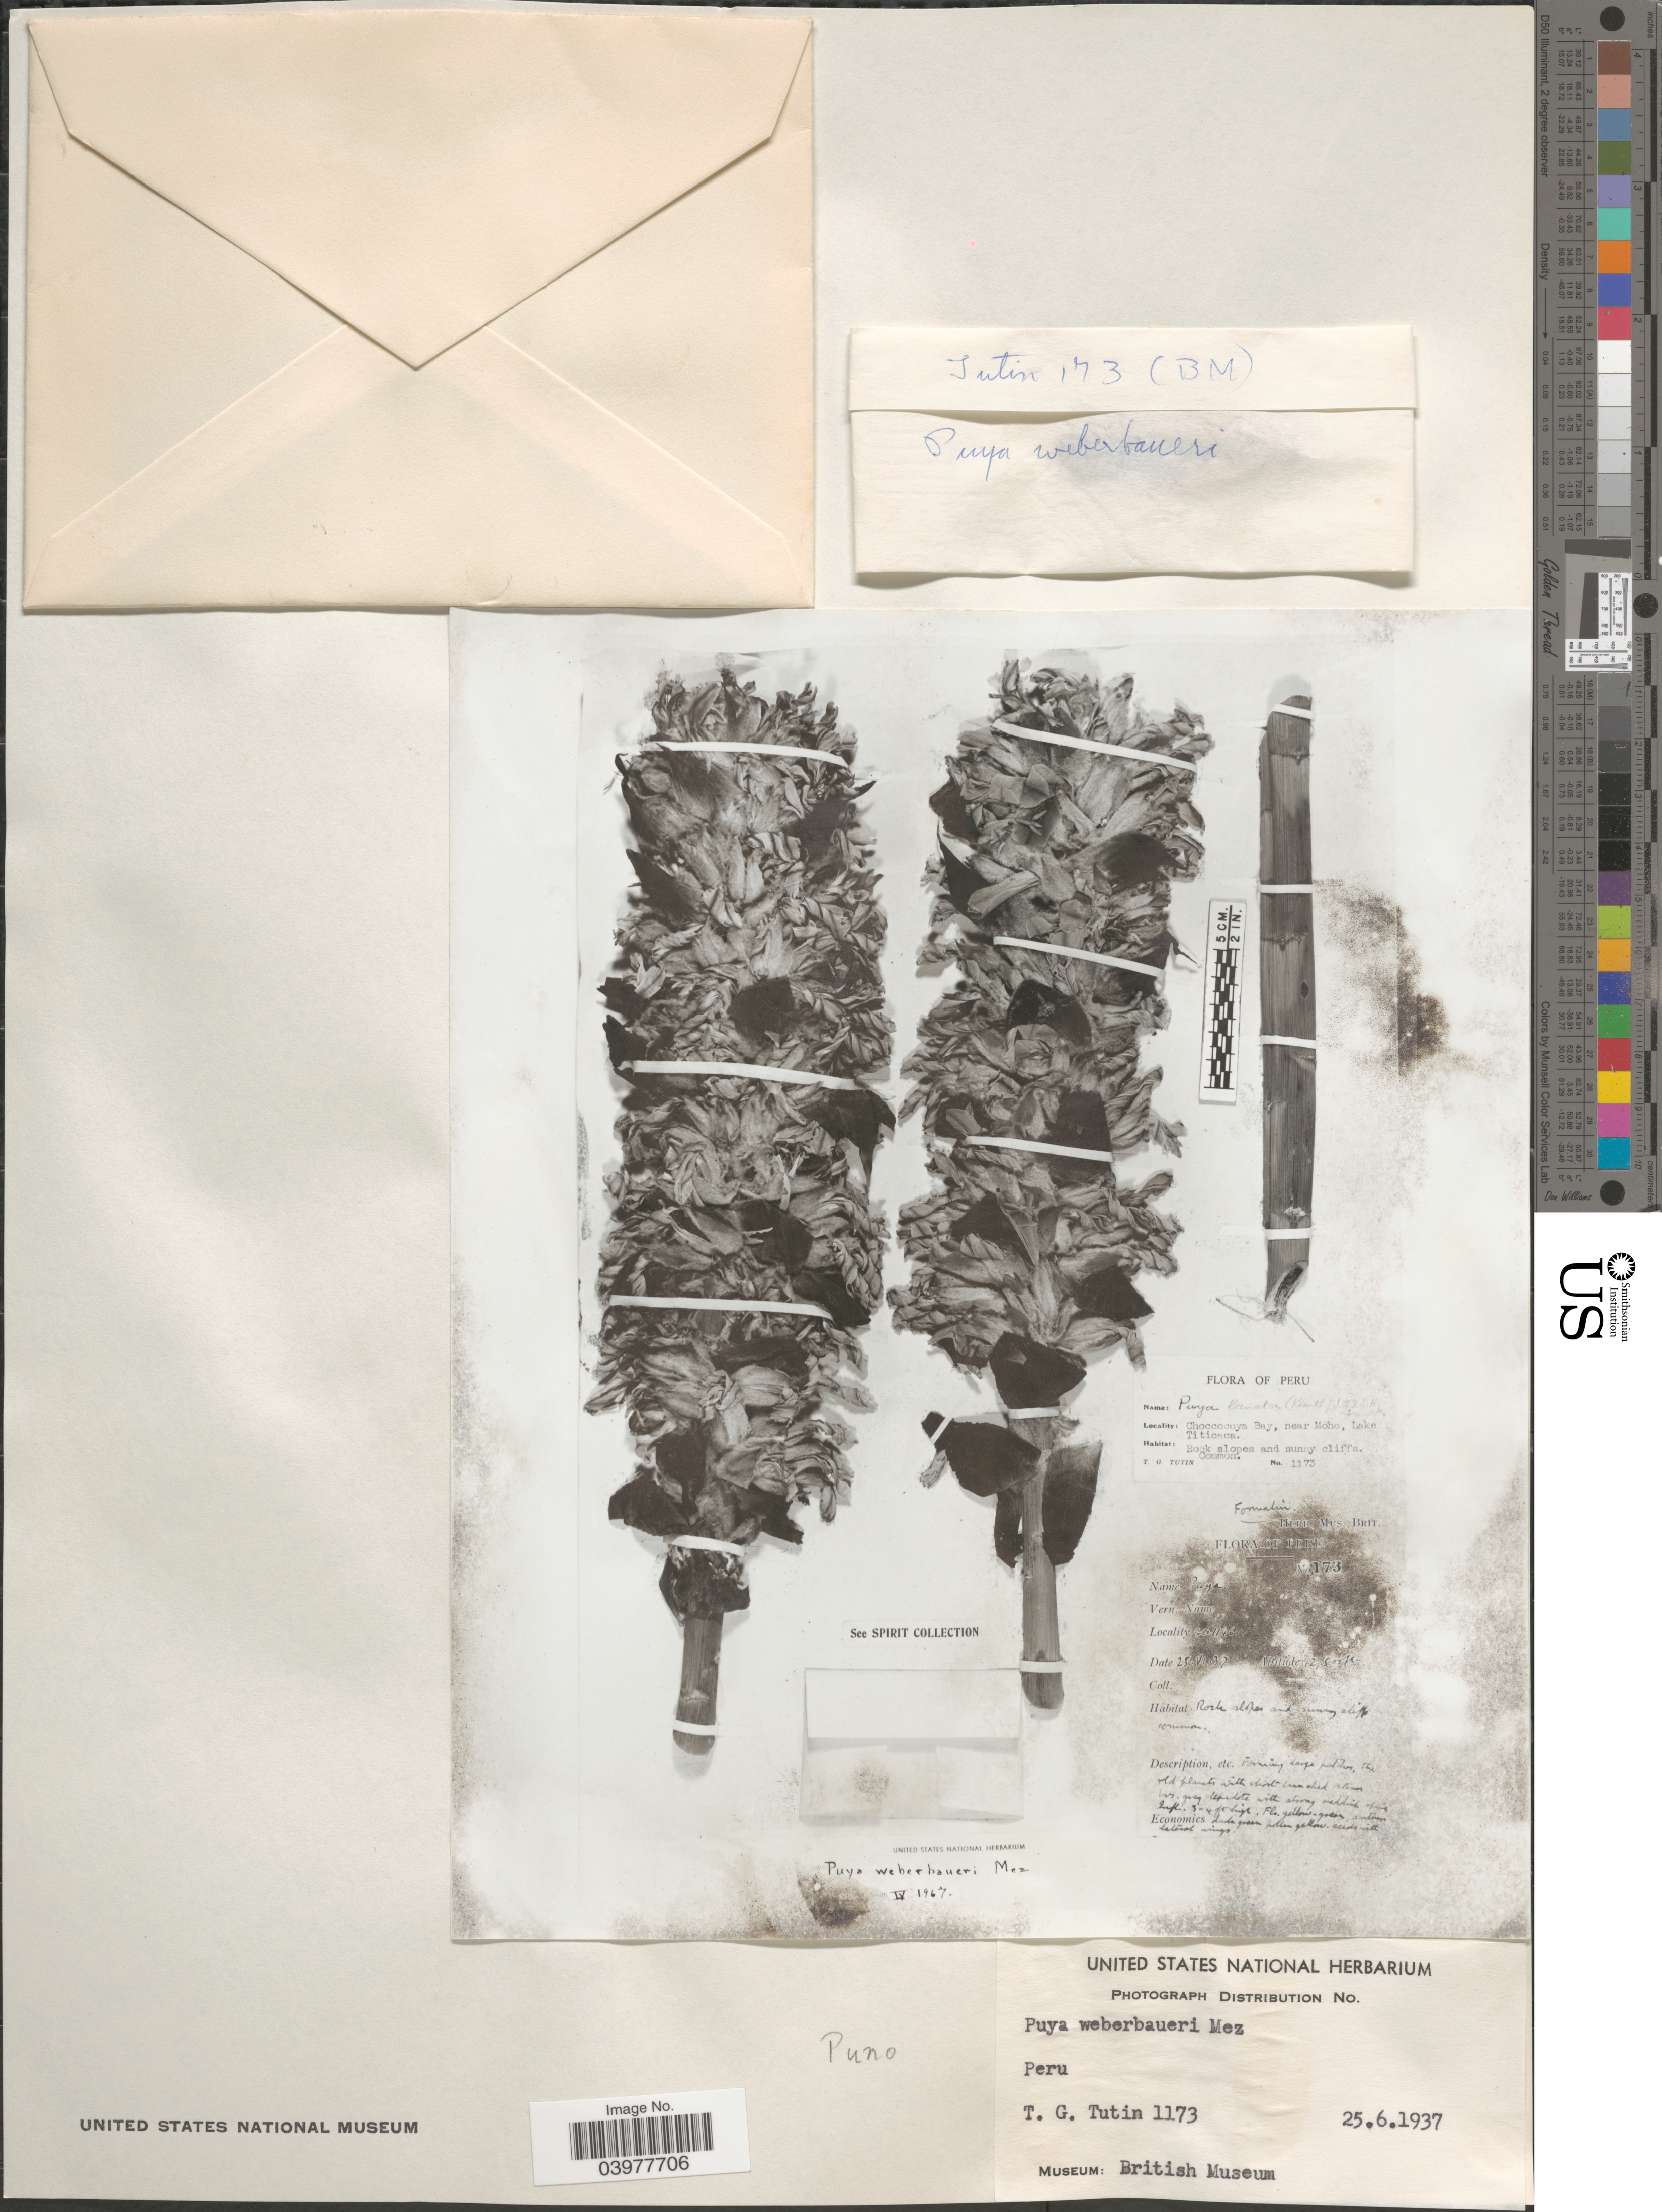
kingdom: Plantae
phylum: Tracheophyta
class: Liliopsida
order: Poales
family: Bromeliaceae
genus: Puya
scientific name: Puya weberbaueri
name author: Mez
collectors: T. G. Tutin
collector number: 1173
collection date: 1937-06-25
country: Peru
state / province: Puno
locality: Choccocoya Bay, near Moho, Lake Titicaca.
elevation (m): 3810